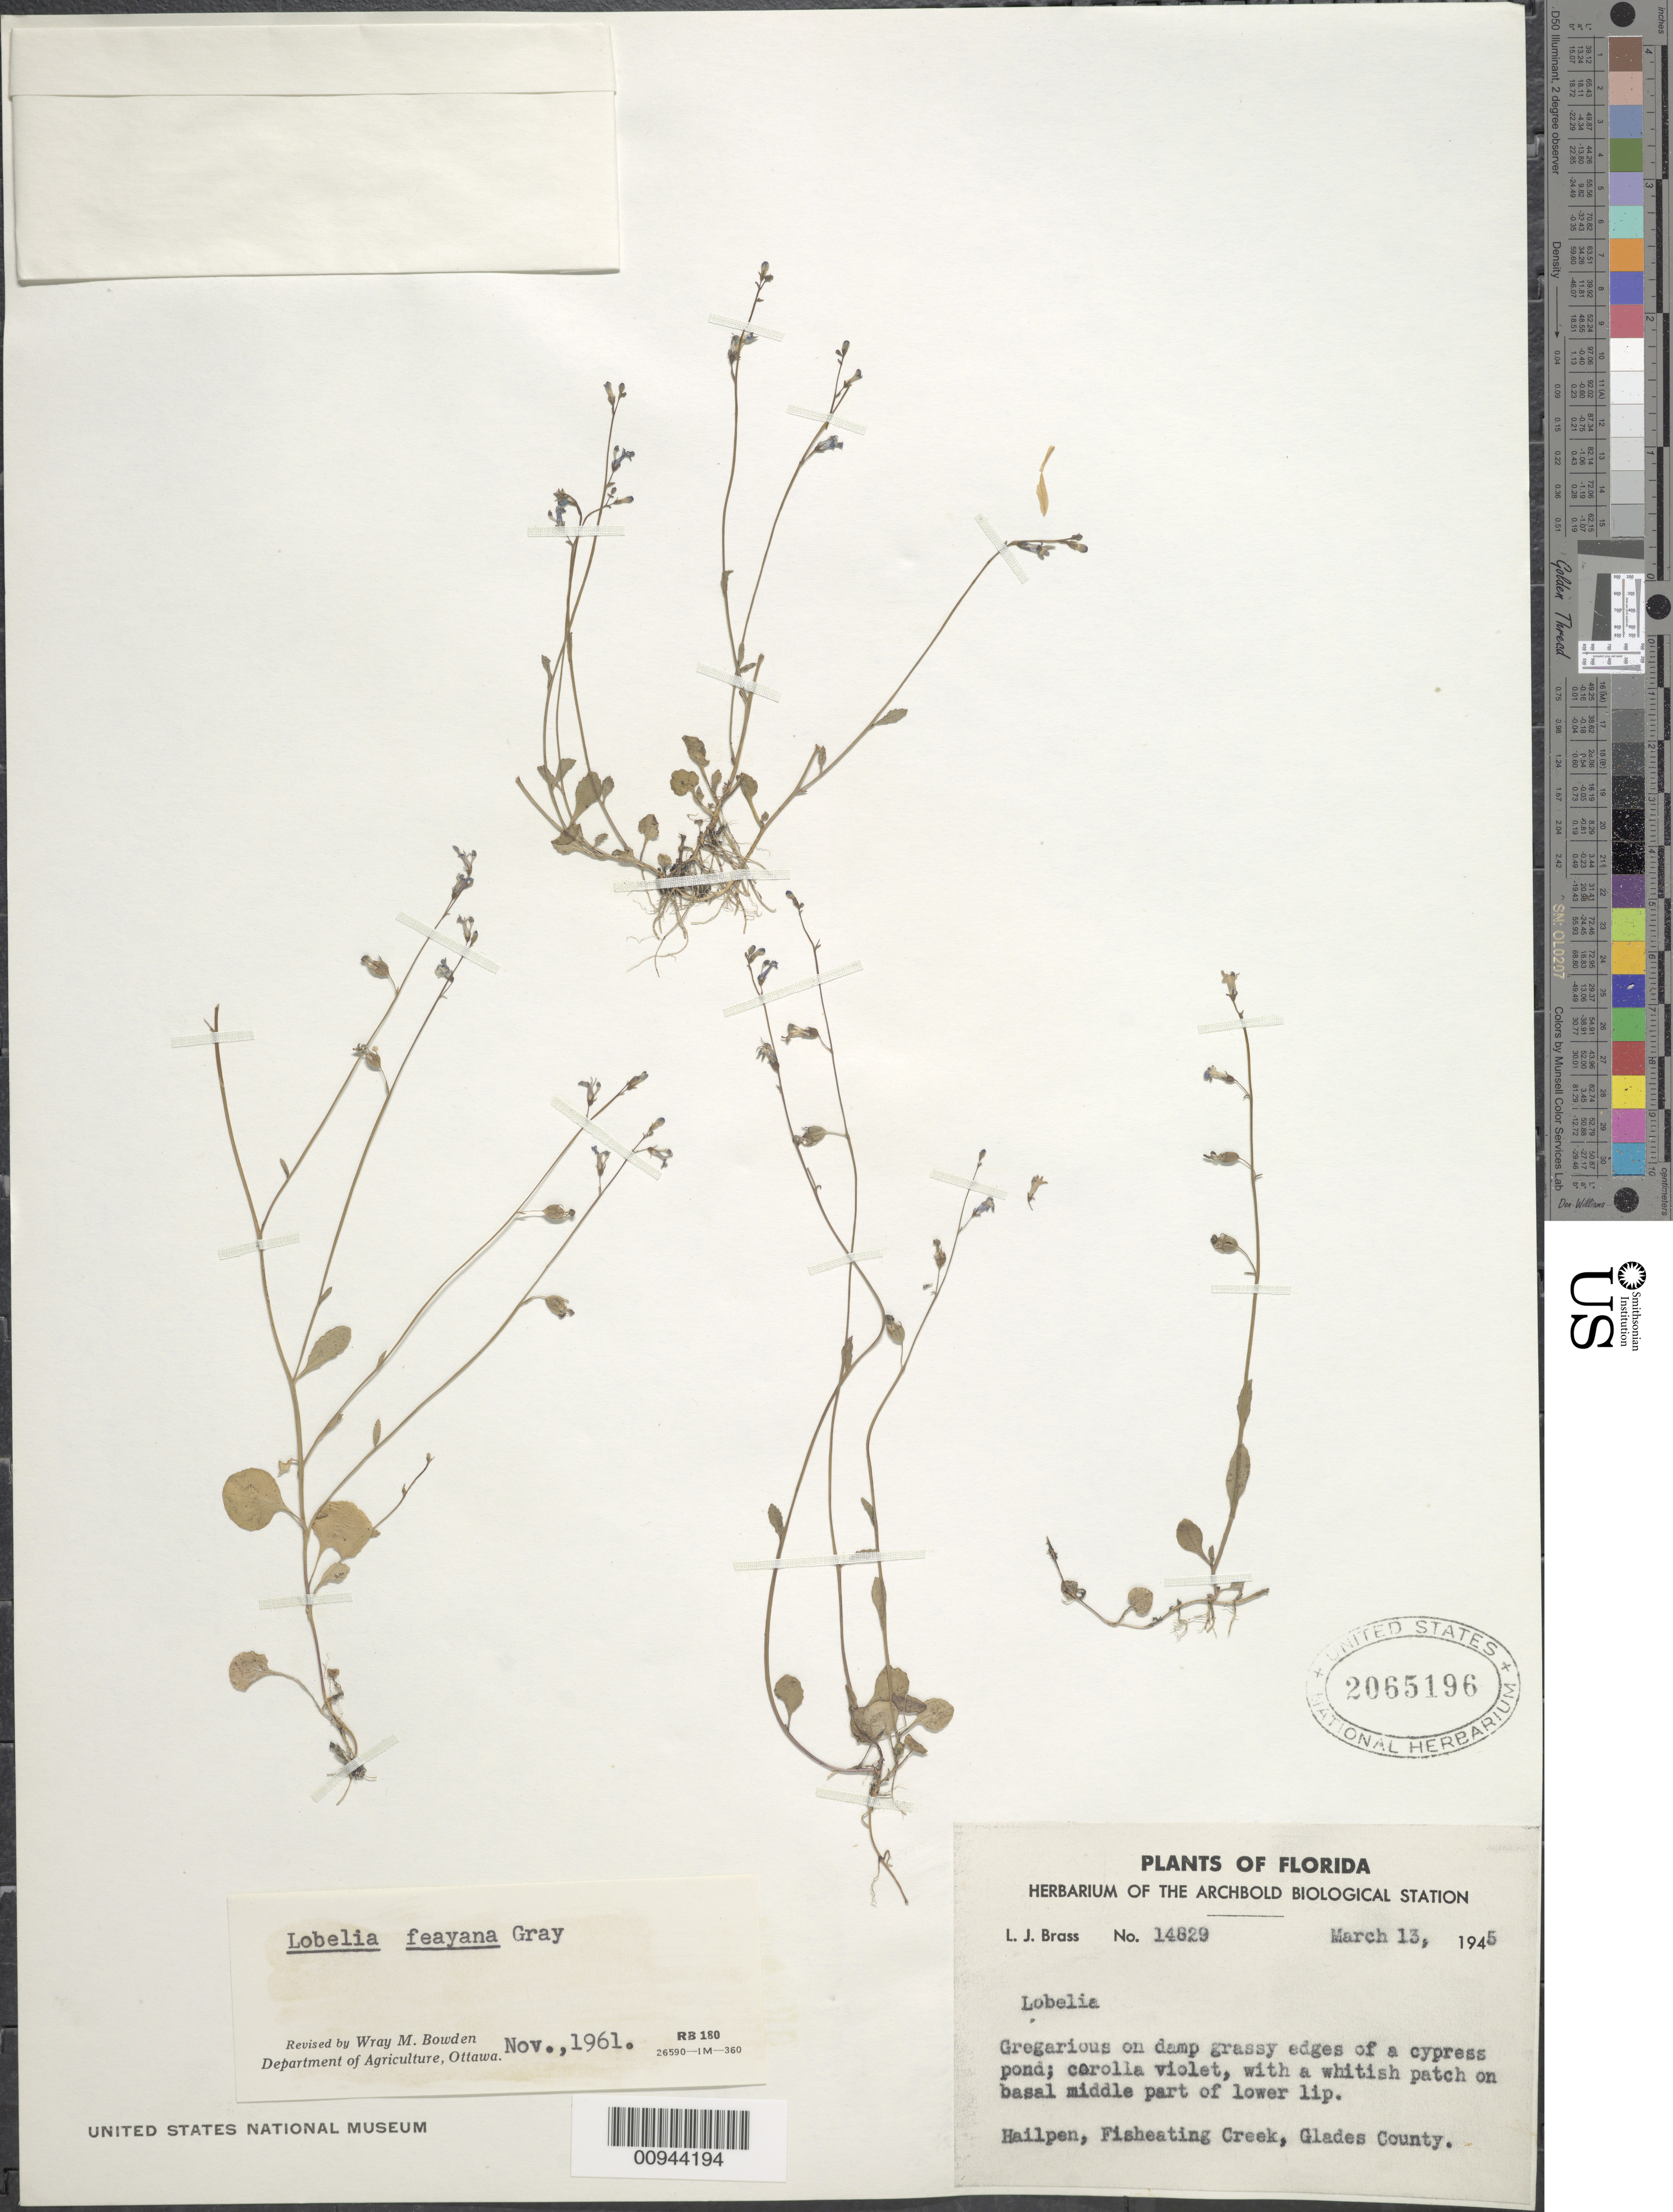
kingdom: Plantae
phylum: Tracheophyta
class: Magnoliopsida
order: Asterales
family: Campanulaceae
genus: Lobelia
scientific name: Lobelia feayana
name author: A. Gray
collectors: L. J. Brass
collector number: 14829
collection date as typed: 13 Mar 1945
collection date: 1945-03-13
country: United States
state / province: Florida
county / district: Glades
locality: Hailpen, Fisheating Creek.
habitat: damp grassy edges of a cypress pond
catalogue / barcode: US 2065196